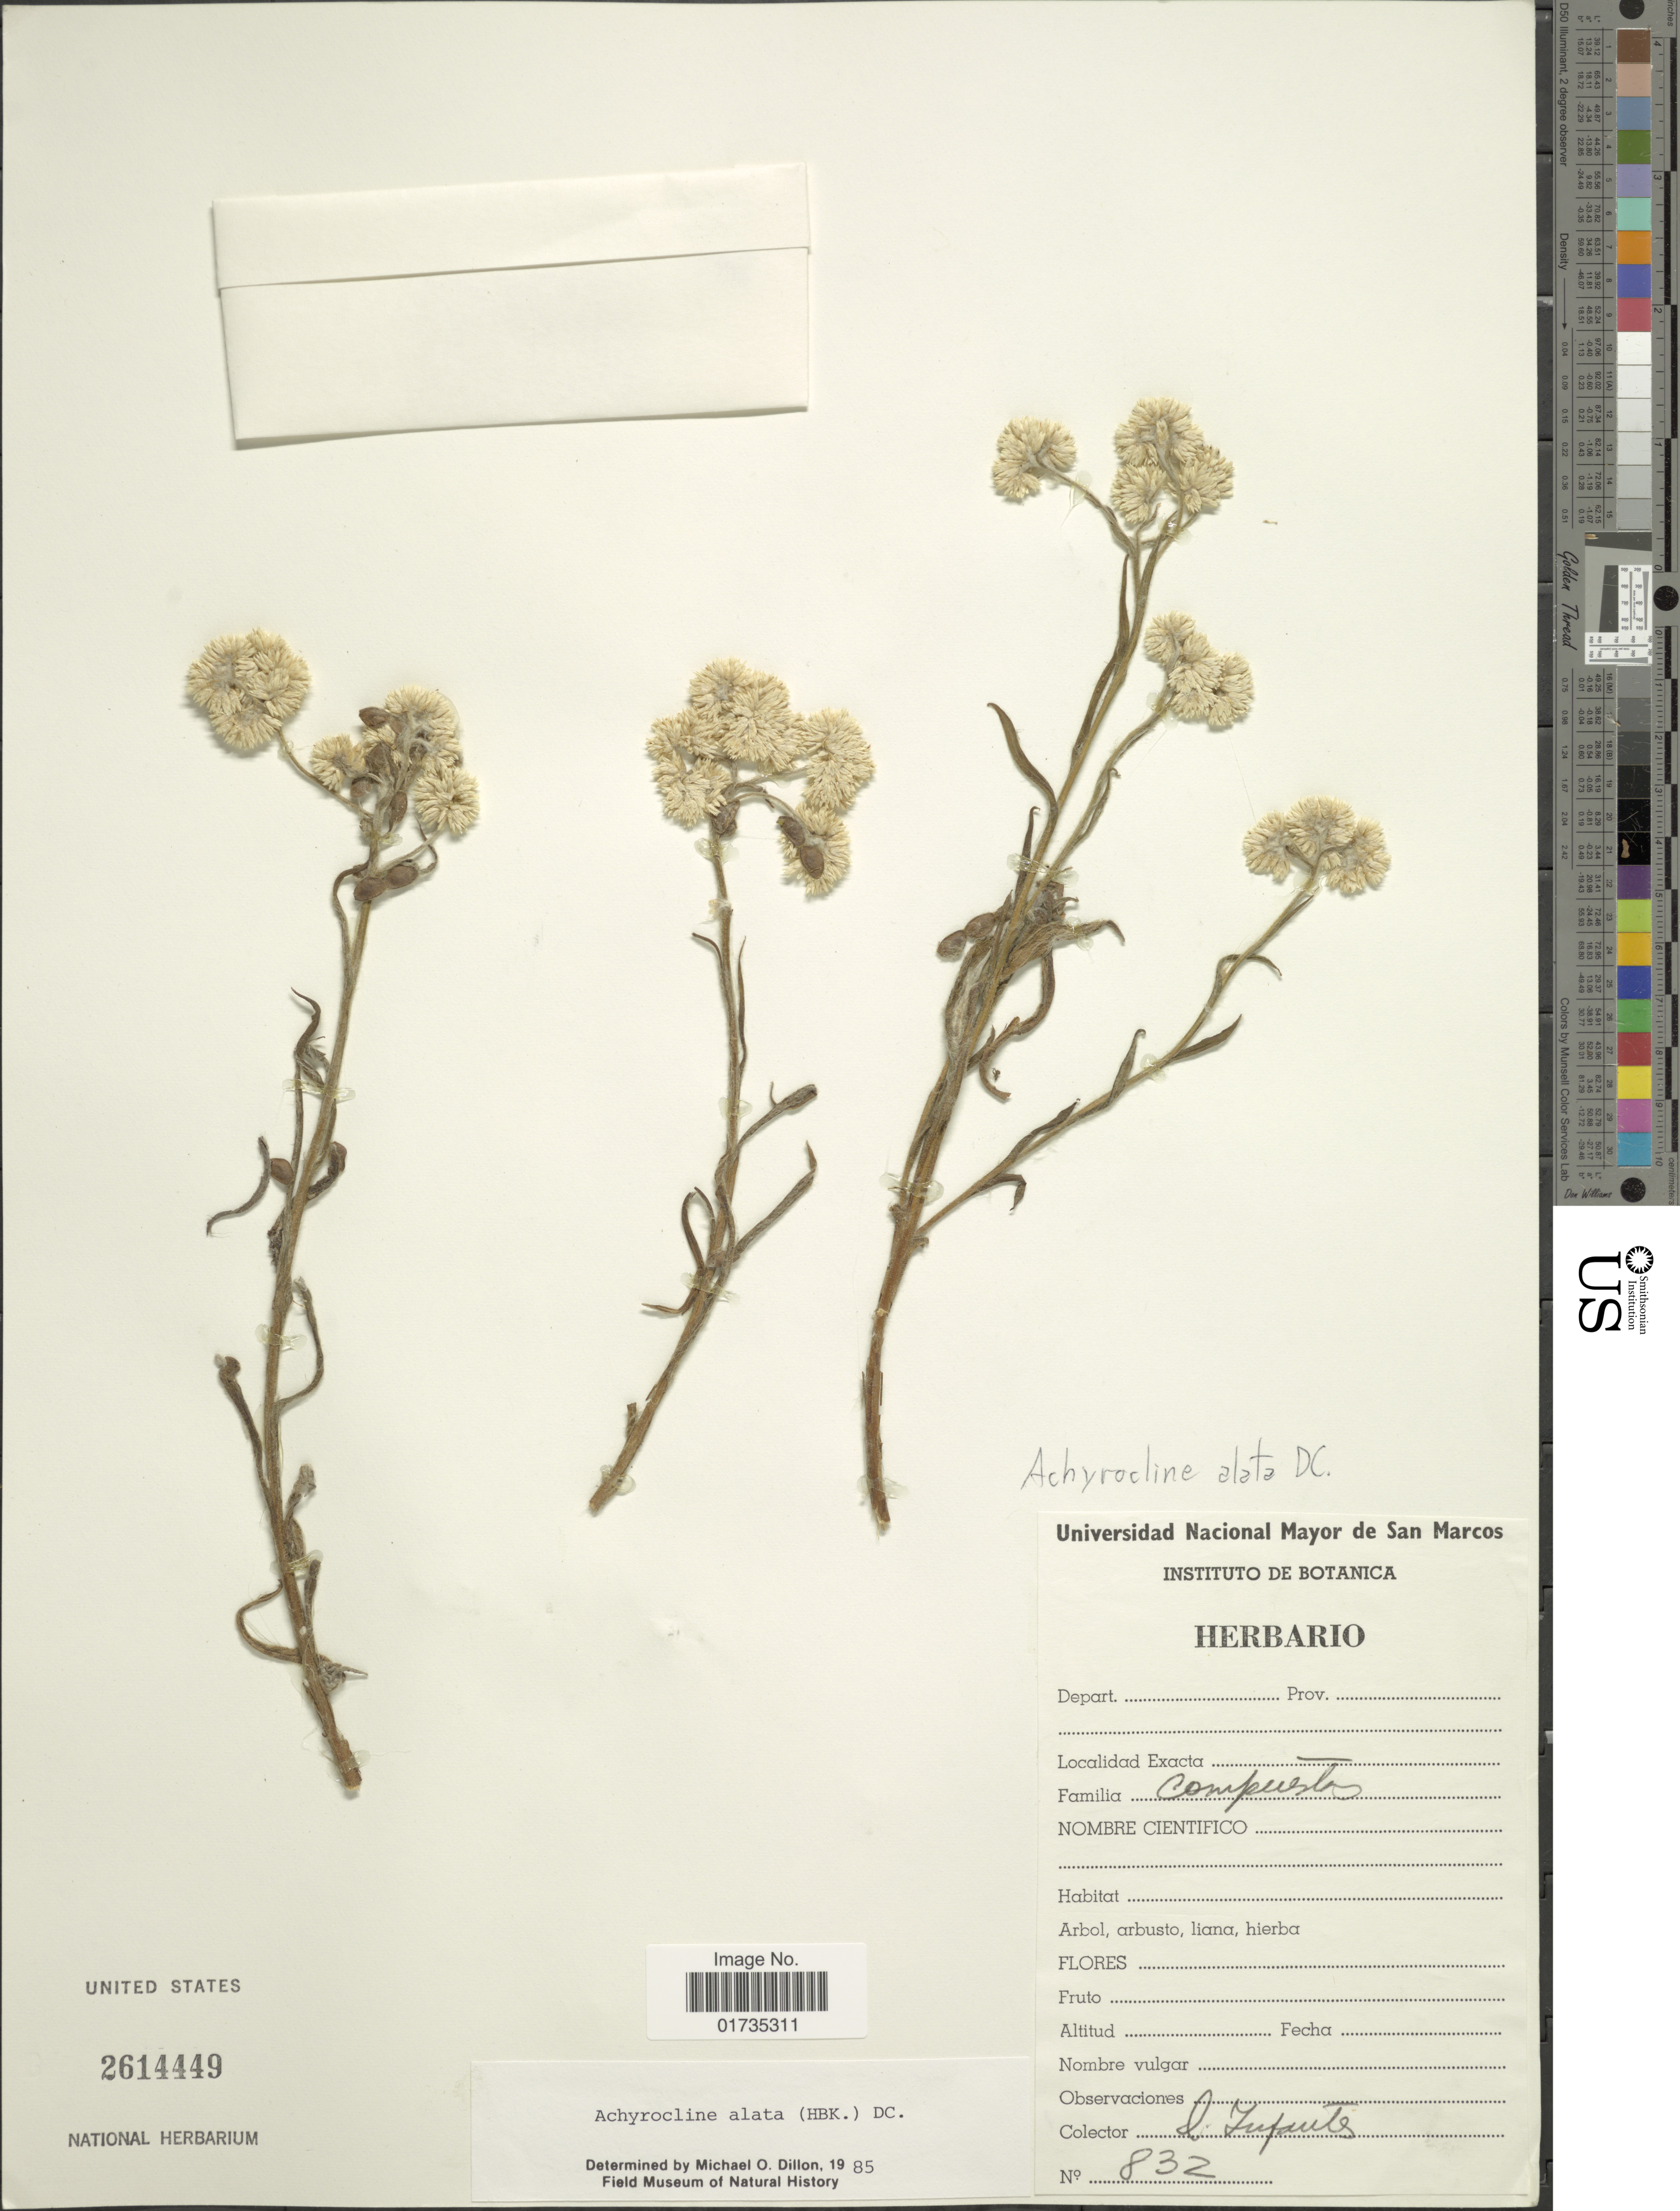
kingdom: Plantae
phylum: Tracheophyta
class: Magnoliopsida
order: Asterales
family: Asteraceae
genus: Achyrocline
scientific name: Achyrocline alata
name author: (Kunth) DC.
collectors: L. Jufauts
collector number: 832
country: Peru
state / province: Lima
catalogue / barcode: US 2614449